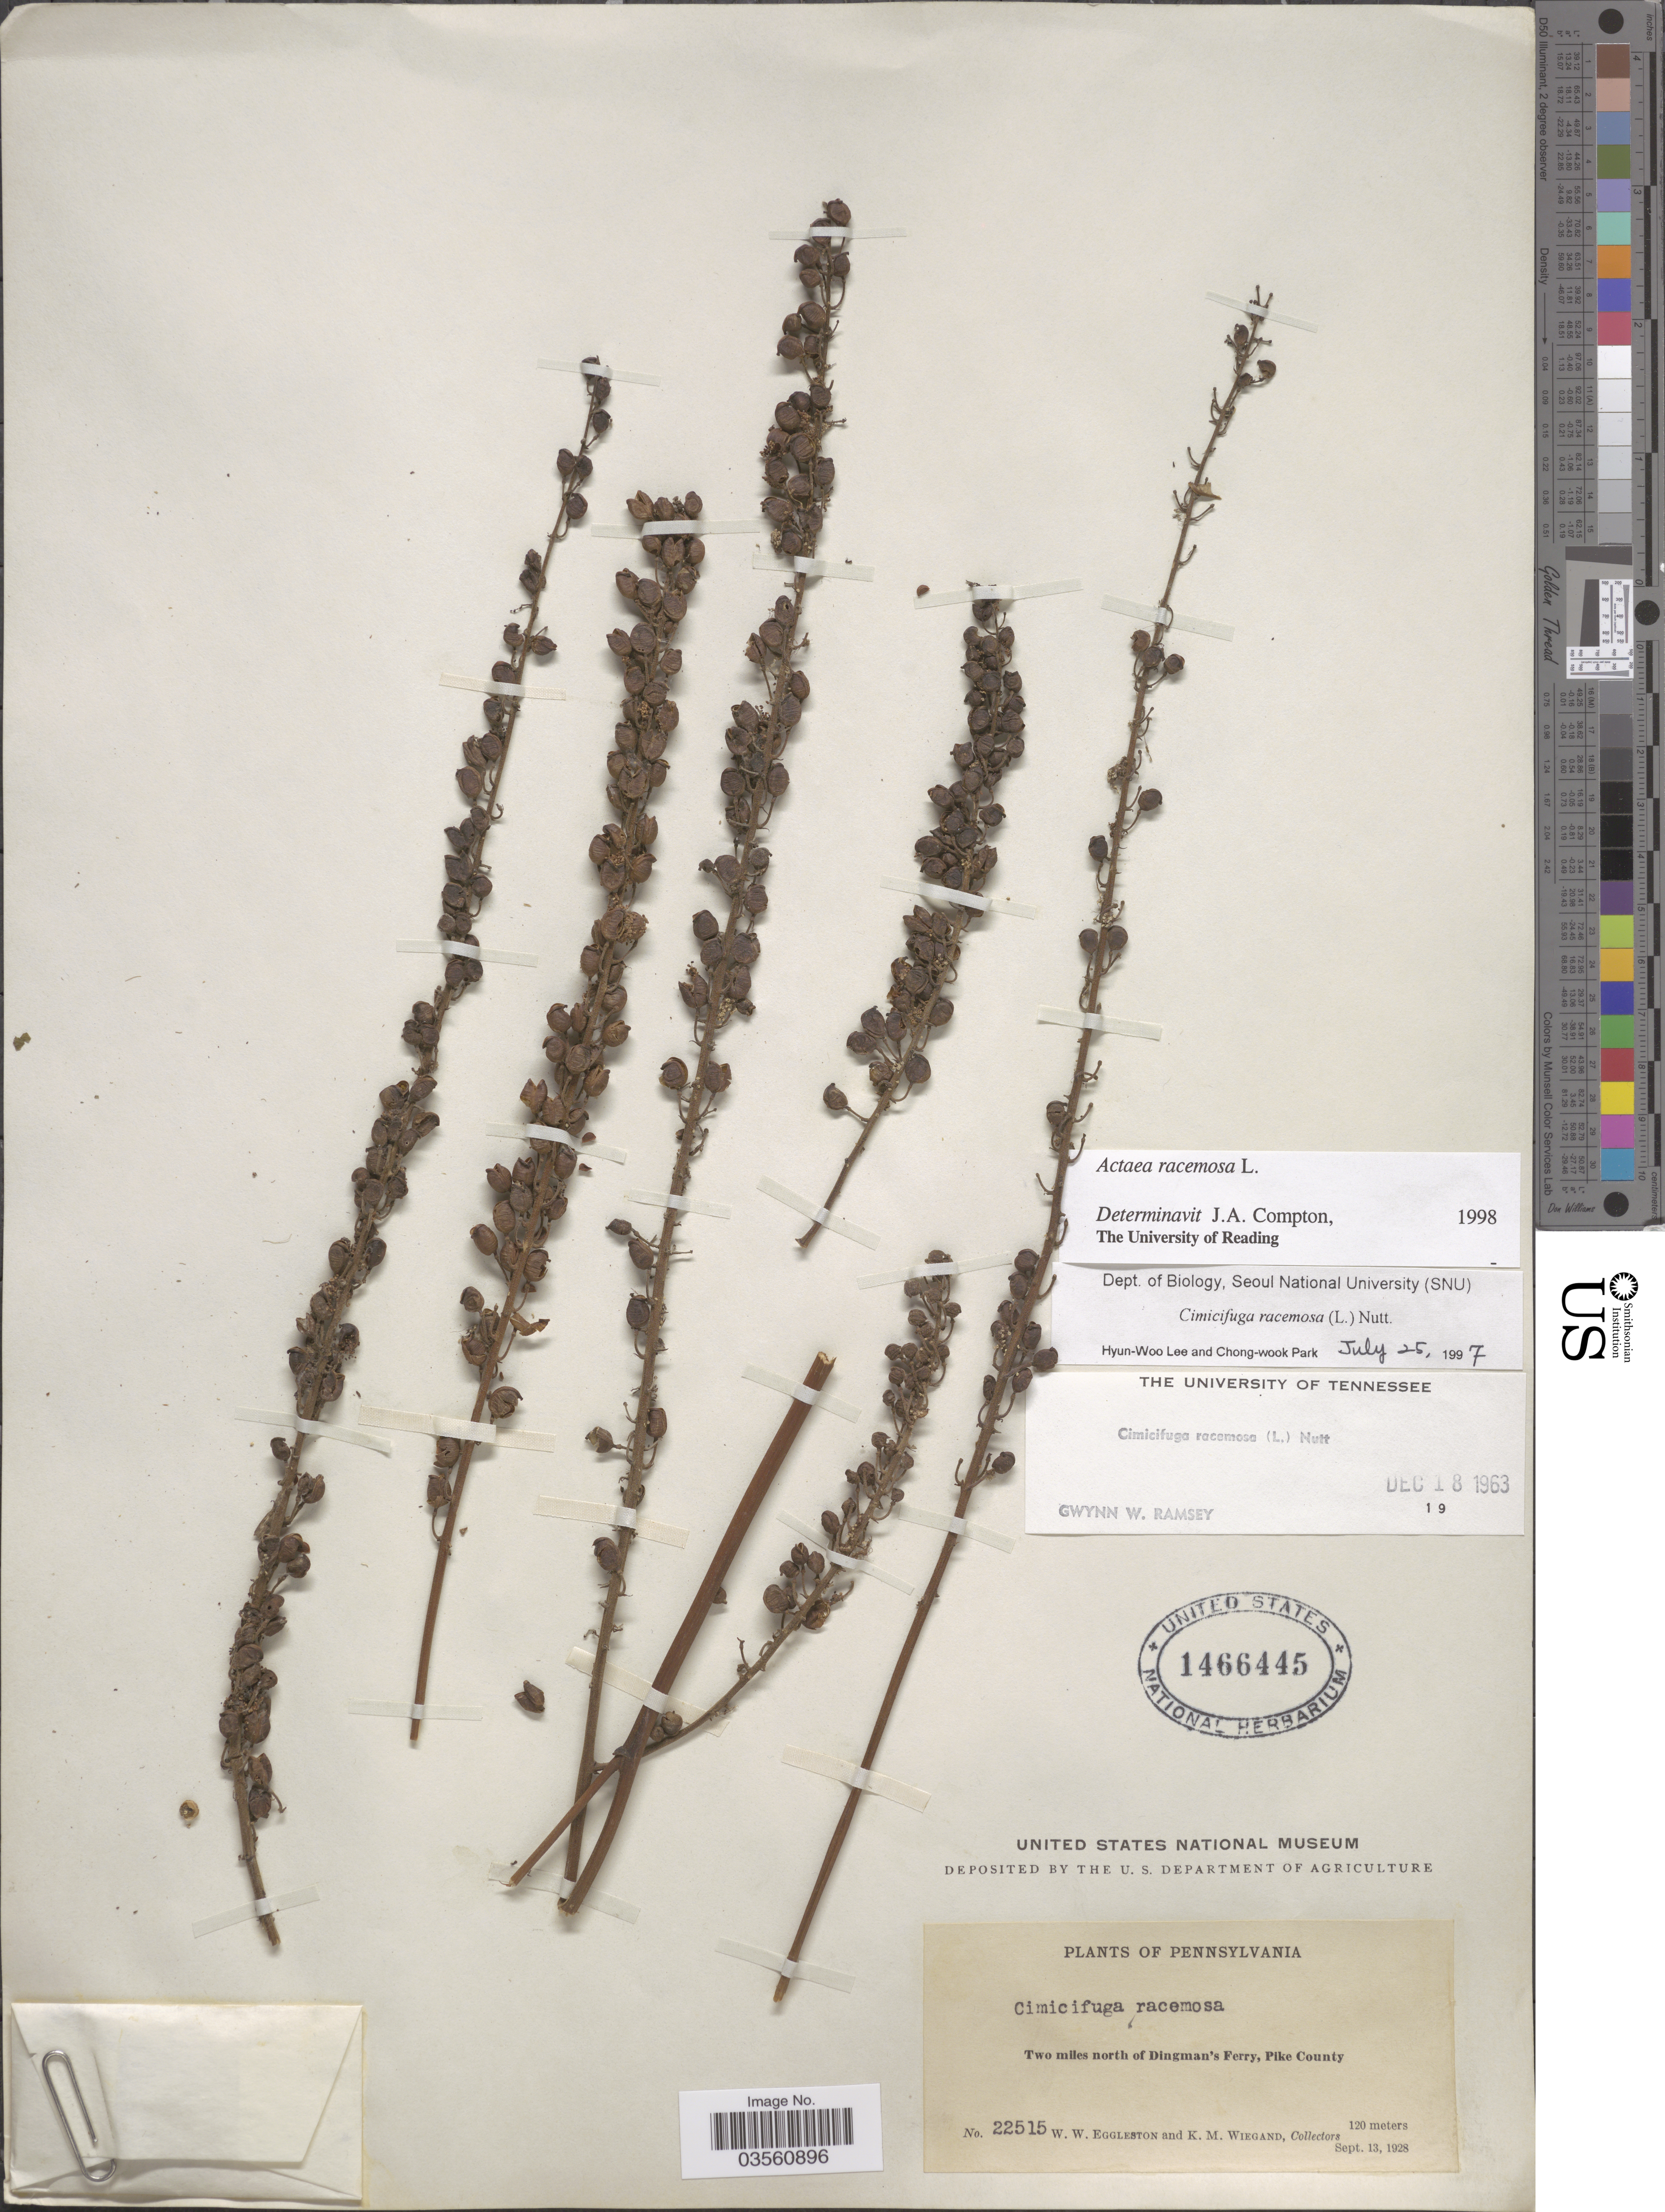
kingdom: Plantae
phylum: Tracheophyta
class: Magnoliopsida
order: Ranunculales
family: Ranunculaceae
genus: Actaea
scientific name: Actaea racemosa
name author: L.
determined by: Compton, J. A.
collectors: W. W. Eggleston & K. M. Wiegand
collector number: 22515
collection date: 1928-09-13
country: United States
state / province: Pennsylvania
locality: Two miles north of Dingman's Ferry, Pike County.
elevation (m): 120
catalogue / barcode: US 1466445